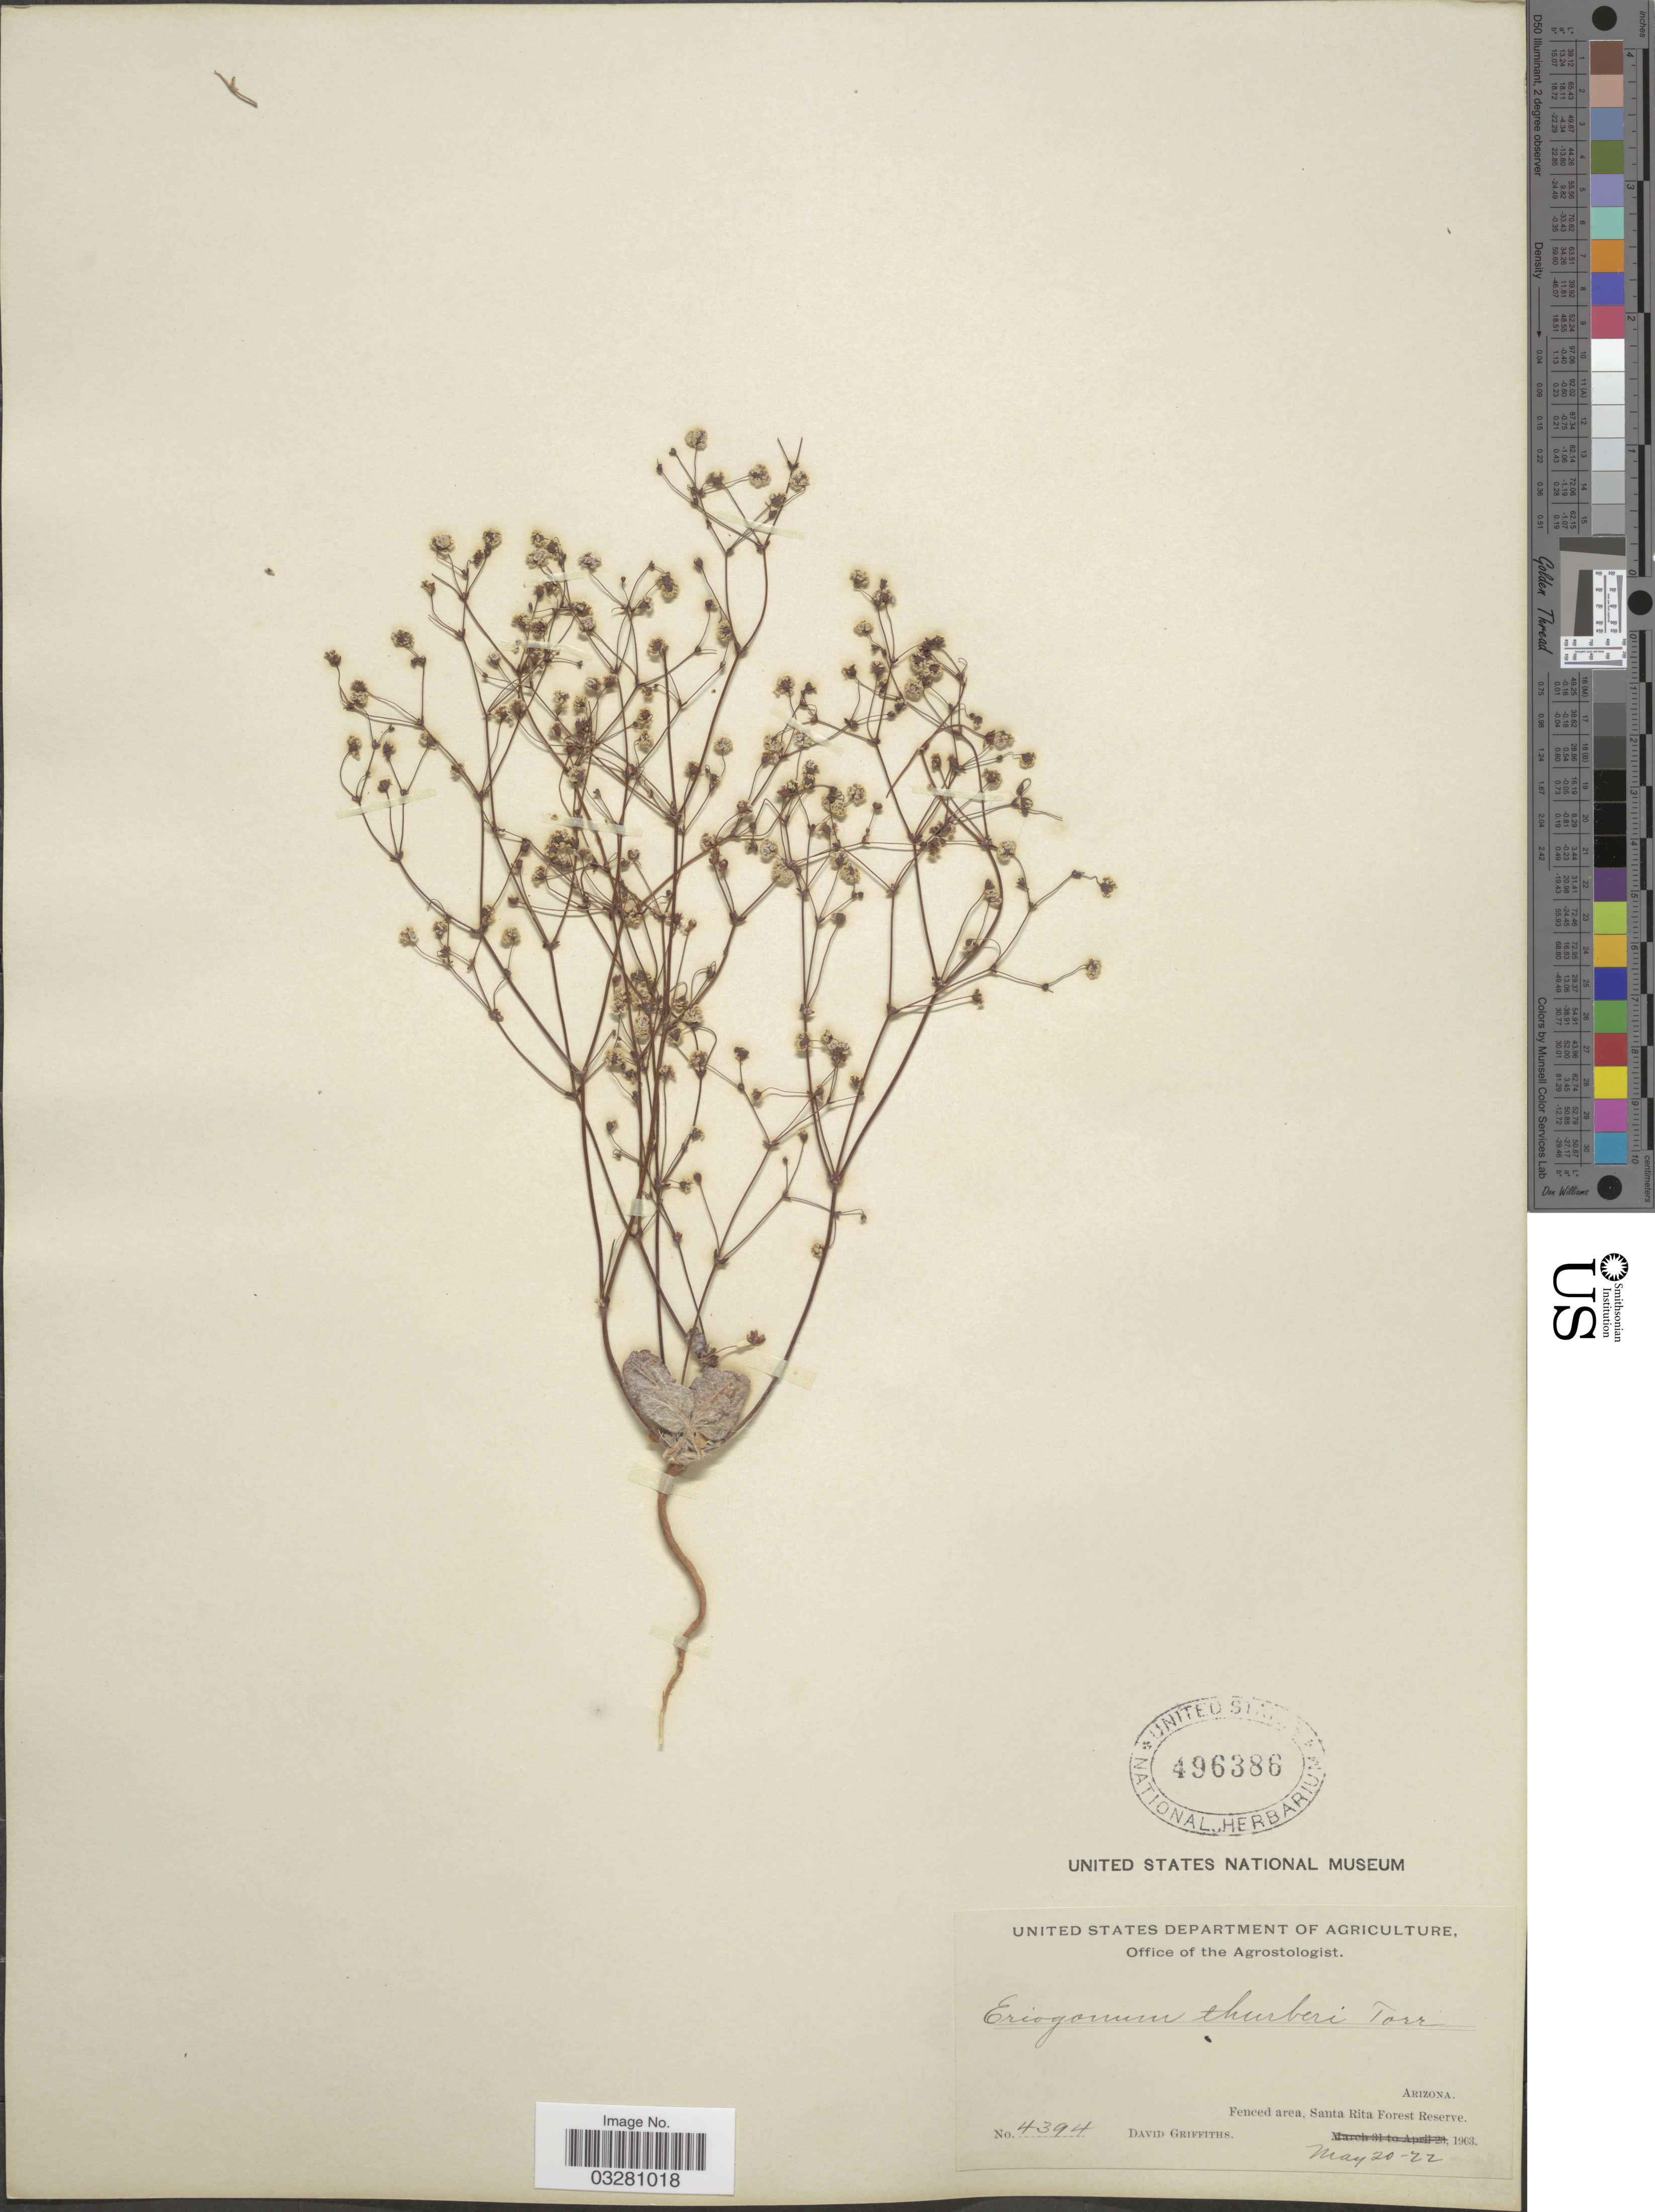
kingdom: Plantae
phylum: Tracheophyta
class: Magnoliopsida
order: Caryophyllales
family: Polygonaceae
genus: Eriogonum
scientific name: Eriogonum thurberi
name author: Torr.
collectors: D. Griffiths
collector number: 4394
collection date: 1903-05-20/1903-05-22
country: United States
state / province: Arizona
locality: Fenced area, Santa Rita Forest Reserve.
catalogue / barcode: US 496386